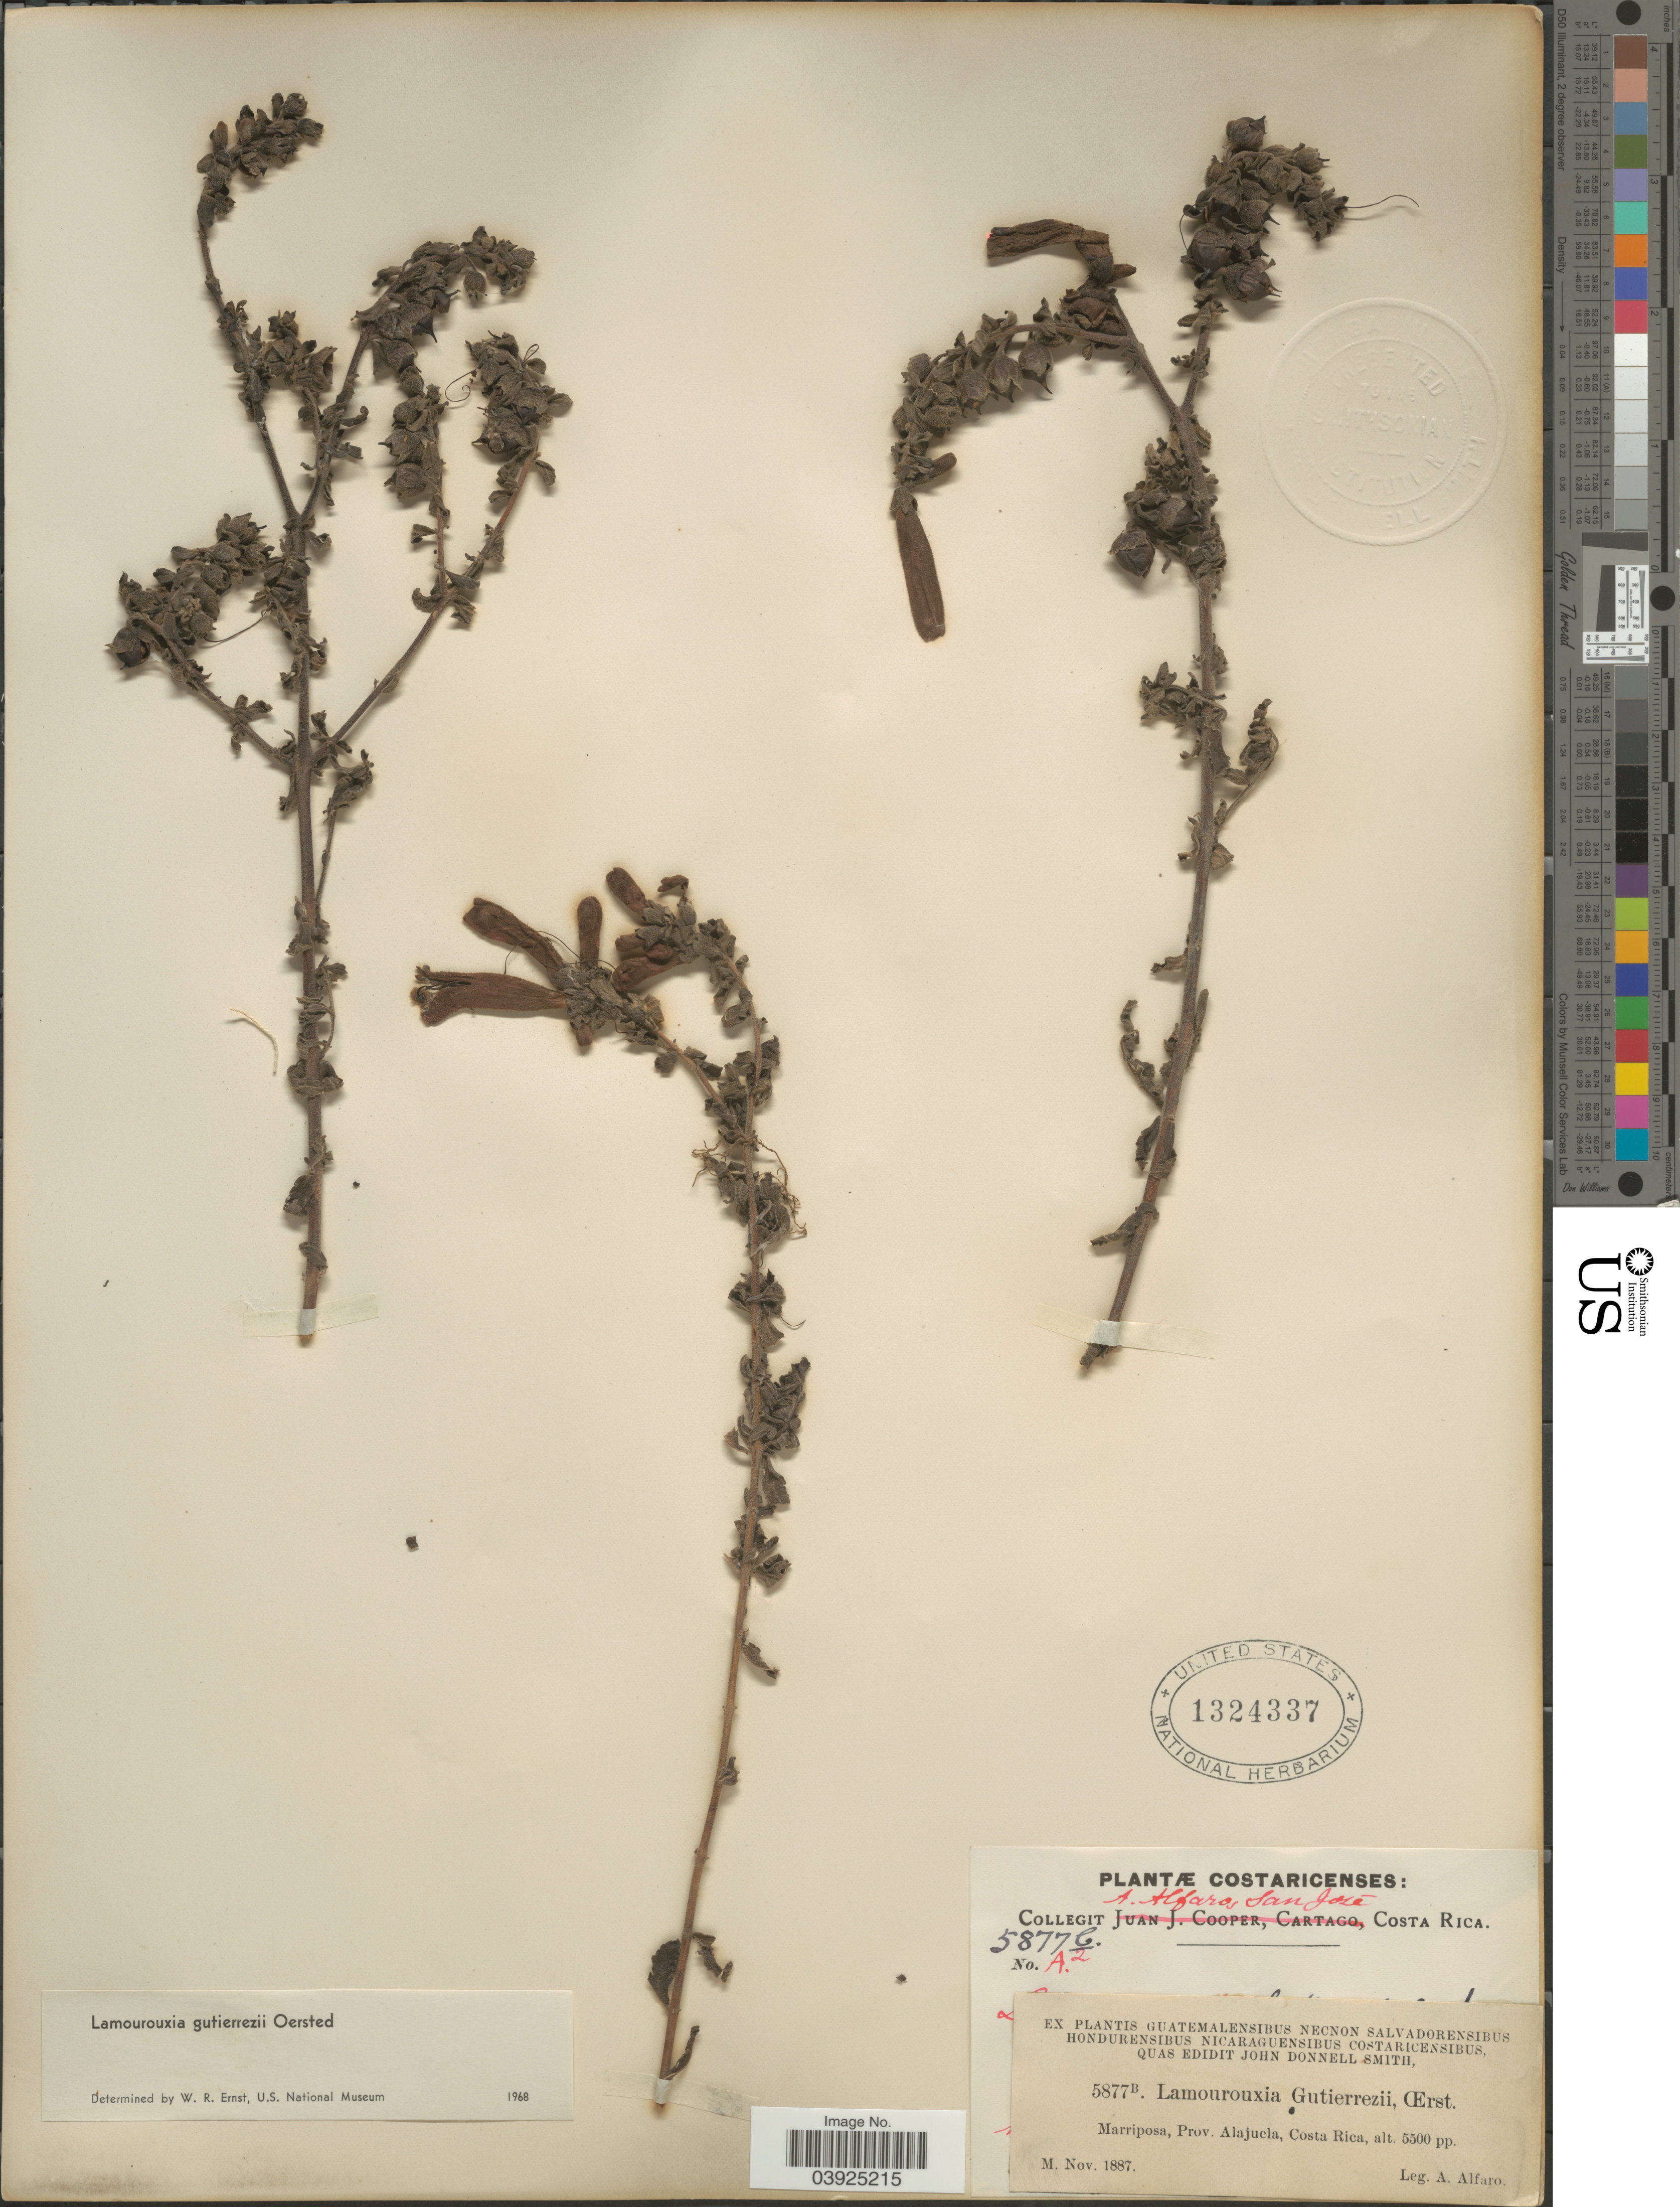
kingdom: Plantae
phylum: Tracheophyta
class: Magnoliopsida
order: Lamiales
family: Orobanchaceae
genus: Lamourouxia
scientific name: Lamourouxia gutierrezii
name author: Oerst.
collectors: A. Alfaro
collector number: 5877B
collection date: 1887-11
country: Costa Rica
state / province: Alajuela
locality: Marriposa.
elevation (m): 1676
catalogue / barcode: US 1324337